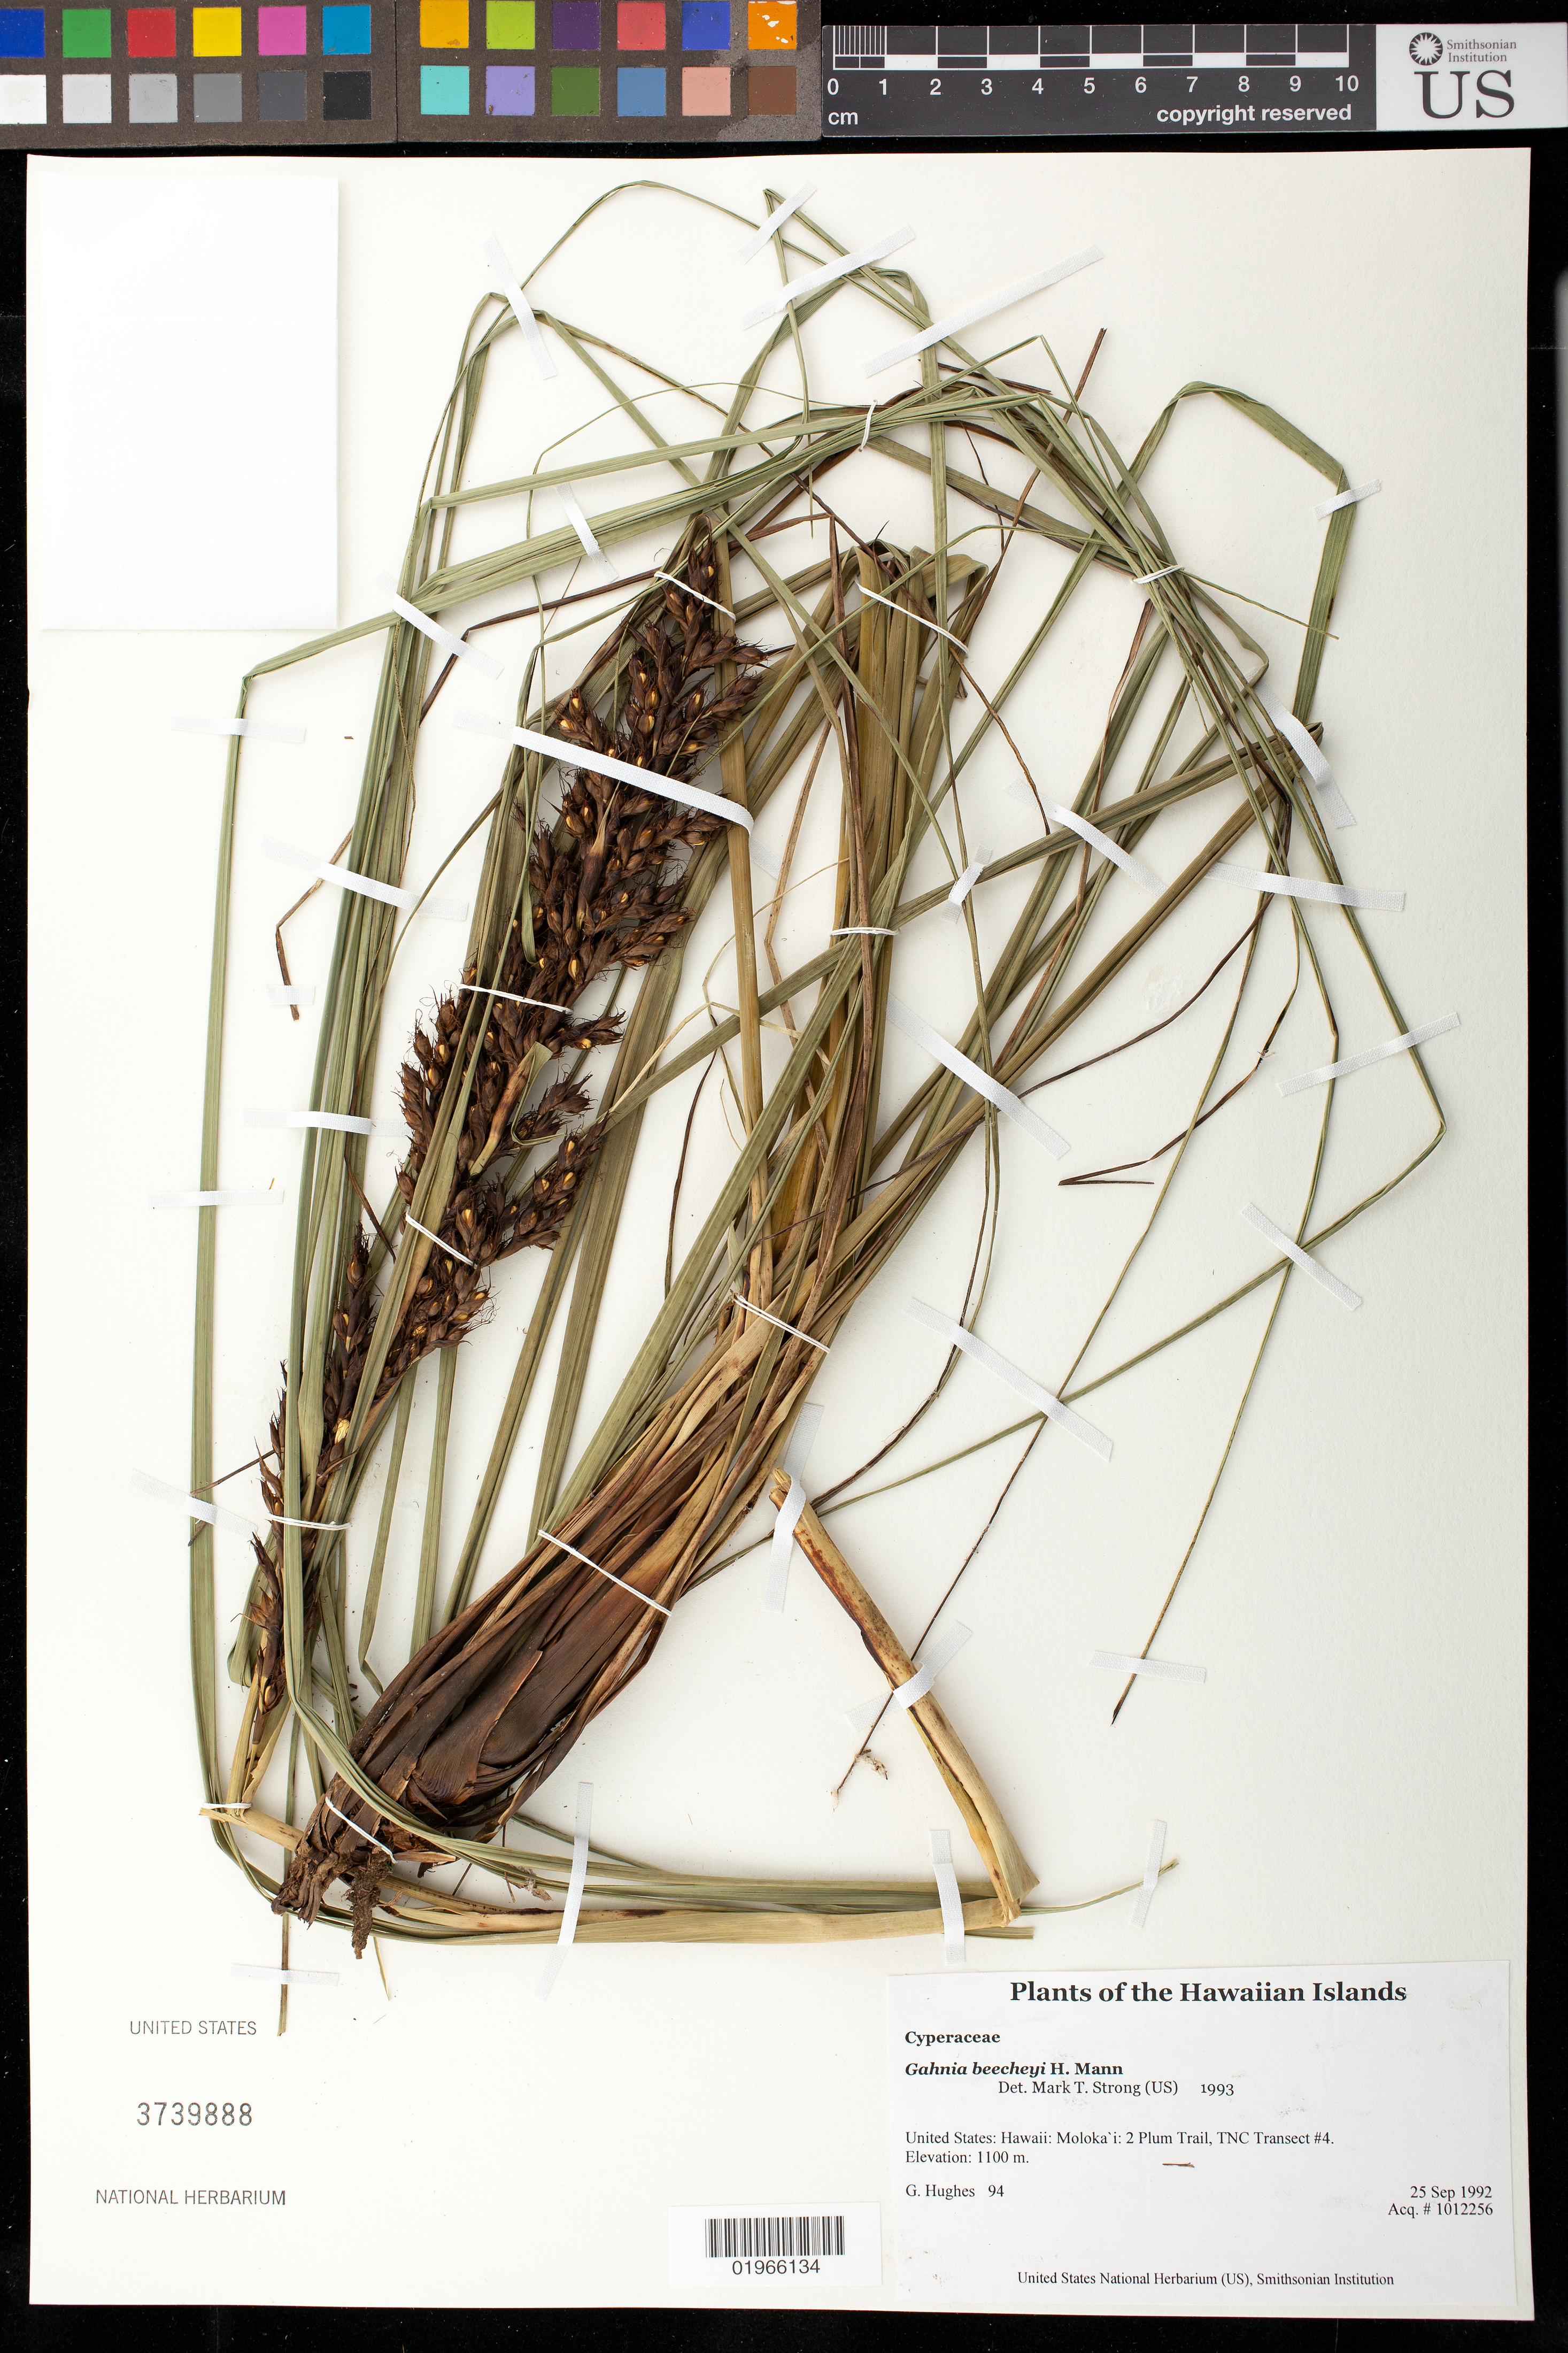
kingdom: Plantae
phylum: Tracheophyta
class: Liliopsida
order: Poales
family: Cyperaceae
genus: Gahnia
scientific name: Gahnia beecheyi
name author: H. Mann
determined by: Strong, M. T., (US), Smithsonian Institution - National Museum of Natural History (UNITED STATES)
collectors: G. Hughes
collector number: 94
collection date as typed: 9-25-92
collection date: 1992-09-25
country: United States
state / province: Hawaii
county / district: Maui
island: Moloka'i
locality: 2 Plum Trail, TNC Transect #4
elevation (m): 1100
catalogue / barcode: US 3739888